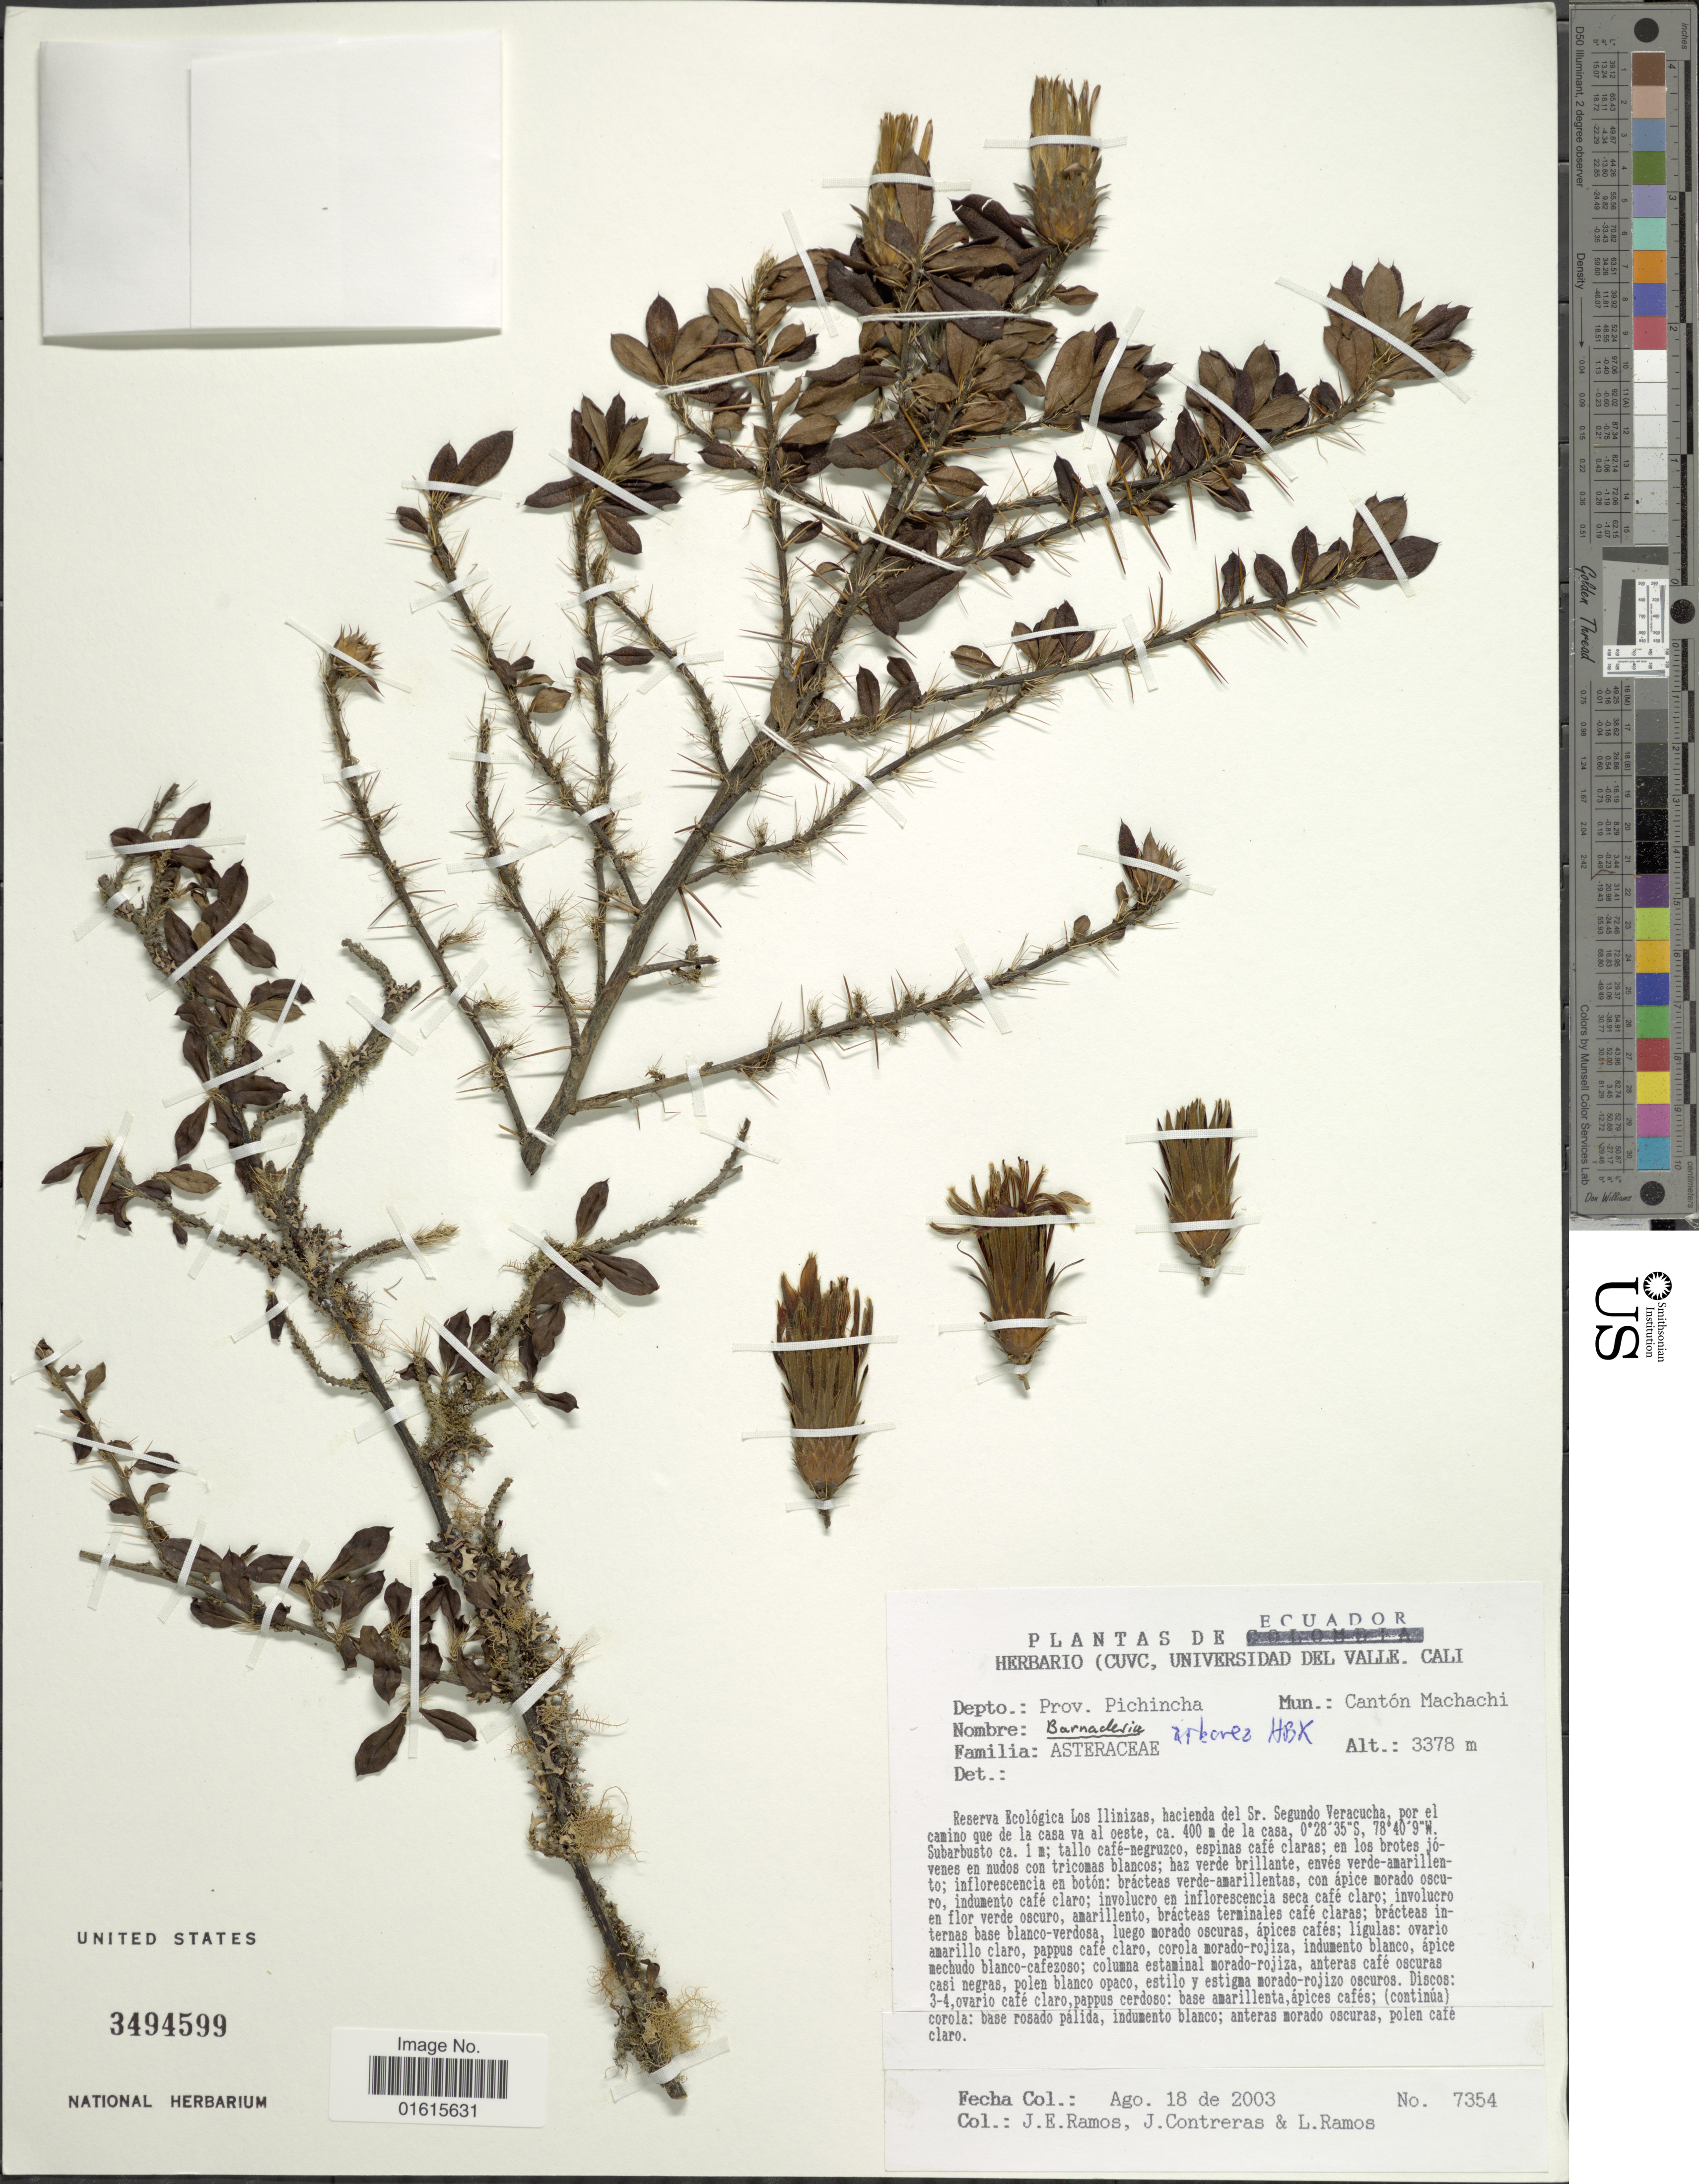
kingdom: Plantae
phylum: Tracheophyta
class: Magnoliopsida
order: Asterales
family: Asteraceae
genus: Barnadesia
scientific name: Barnadesia arborea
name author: Kunth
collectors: J. E. Ramos, J. Contreras & L. Ramos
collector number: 7354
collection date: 2003-08-18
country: Ecuador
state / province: Pichincha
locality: Mun. Canton Machachi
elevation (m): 3378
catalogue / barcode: US 3494599